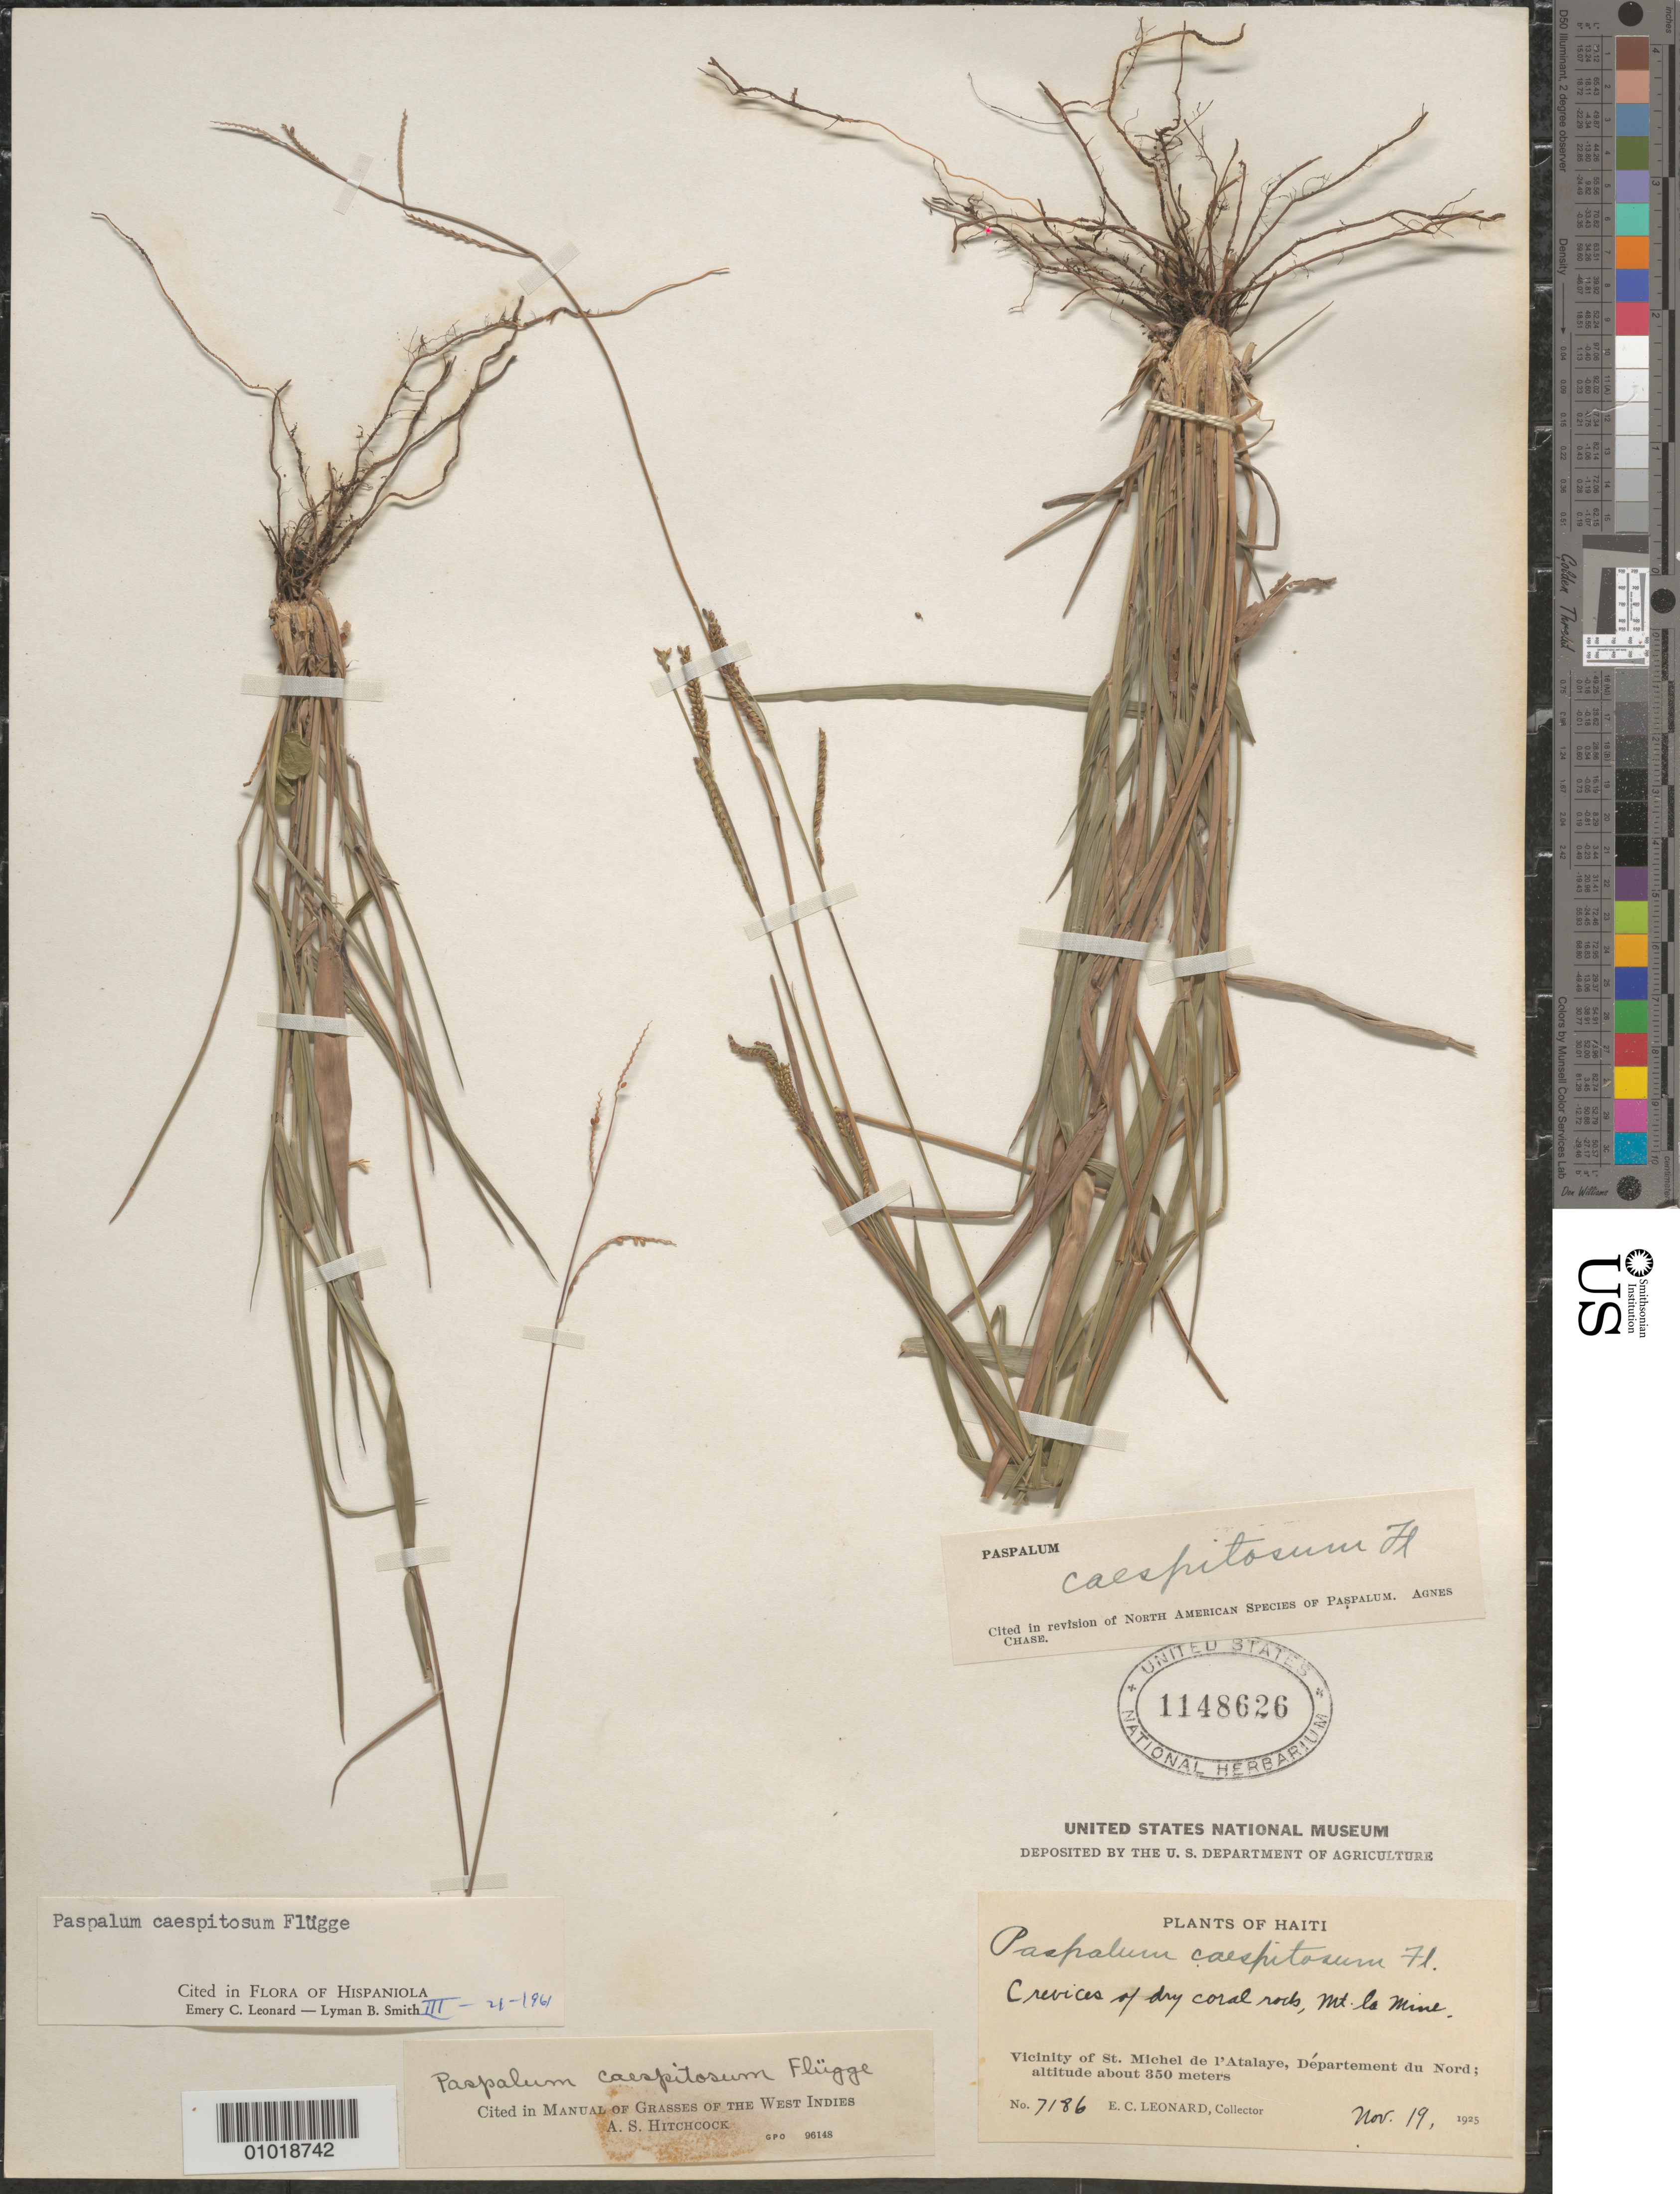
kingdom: Plantae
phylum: Tracheophyta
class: Liliopsida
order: Poales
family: Poaceae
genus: Paspalum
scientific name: Paspalum caespitosum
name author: Flüggé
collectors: E. C. Leonard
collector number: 7186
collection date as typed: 19 Nov 1925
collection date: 1925-11-19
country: Haiti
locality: Vic. of St. Micel de l'Atalaye, Dep. du Nord, Mt. la Mine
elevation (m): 350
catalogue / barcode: US 1148626